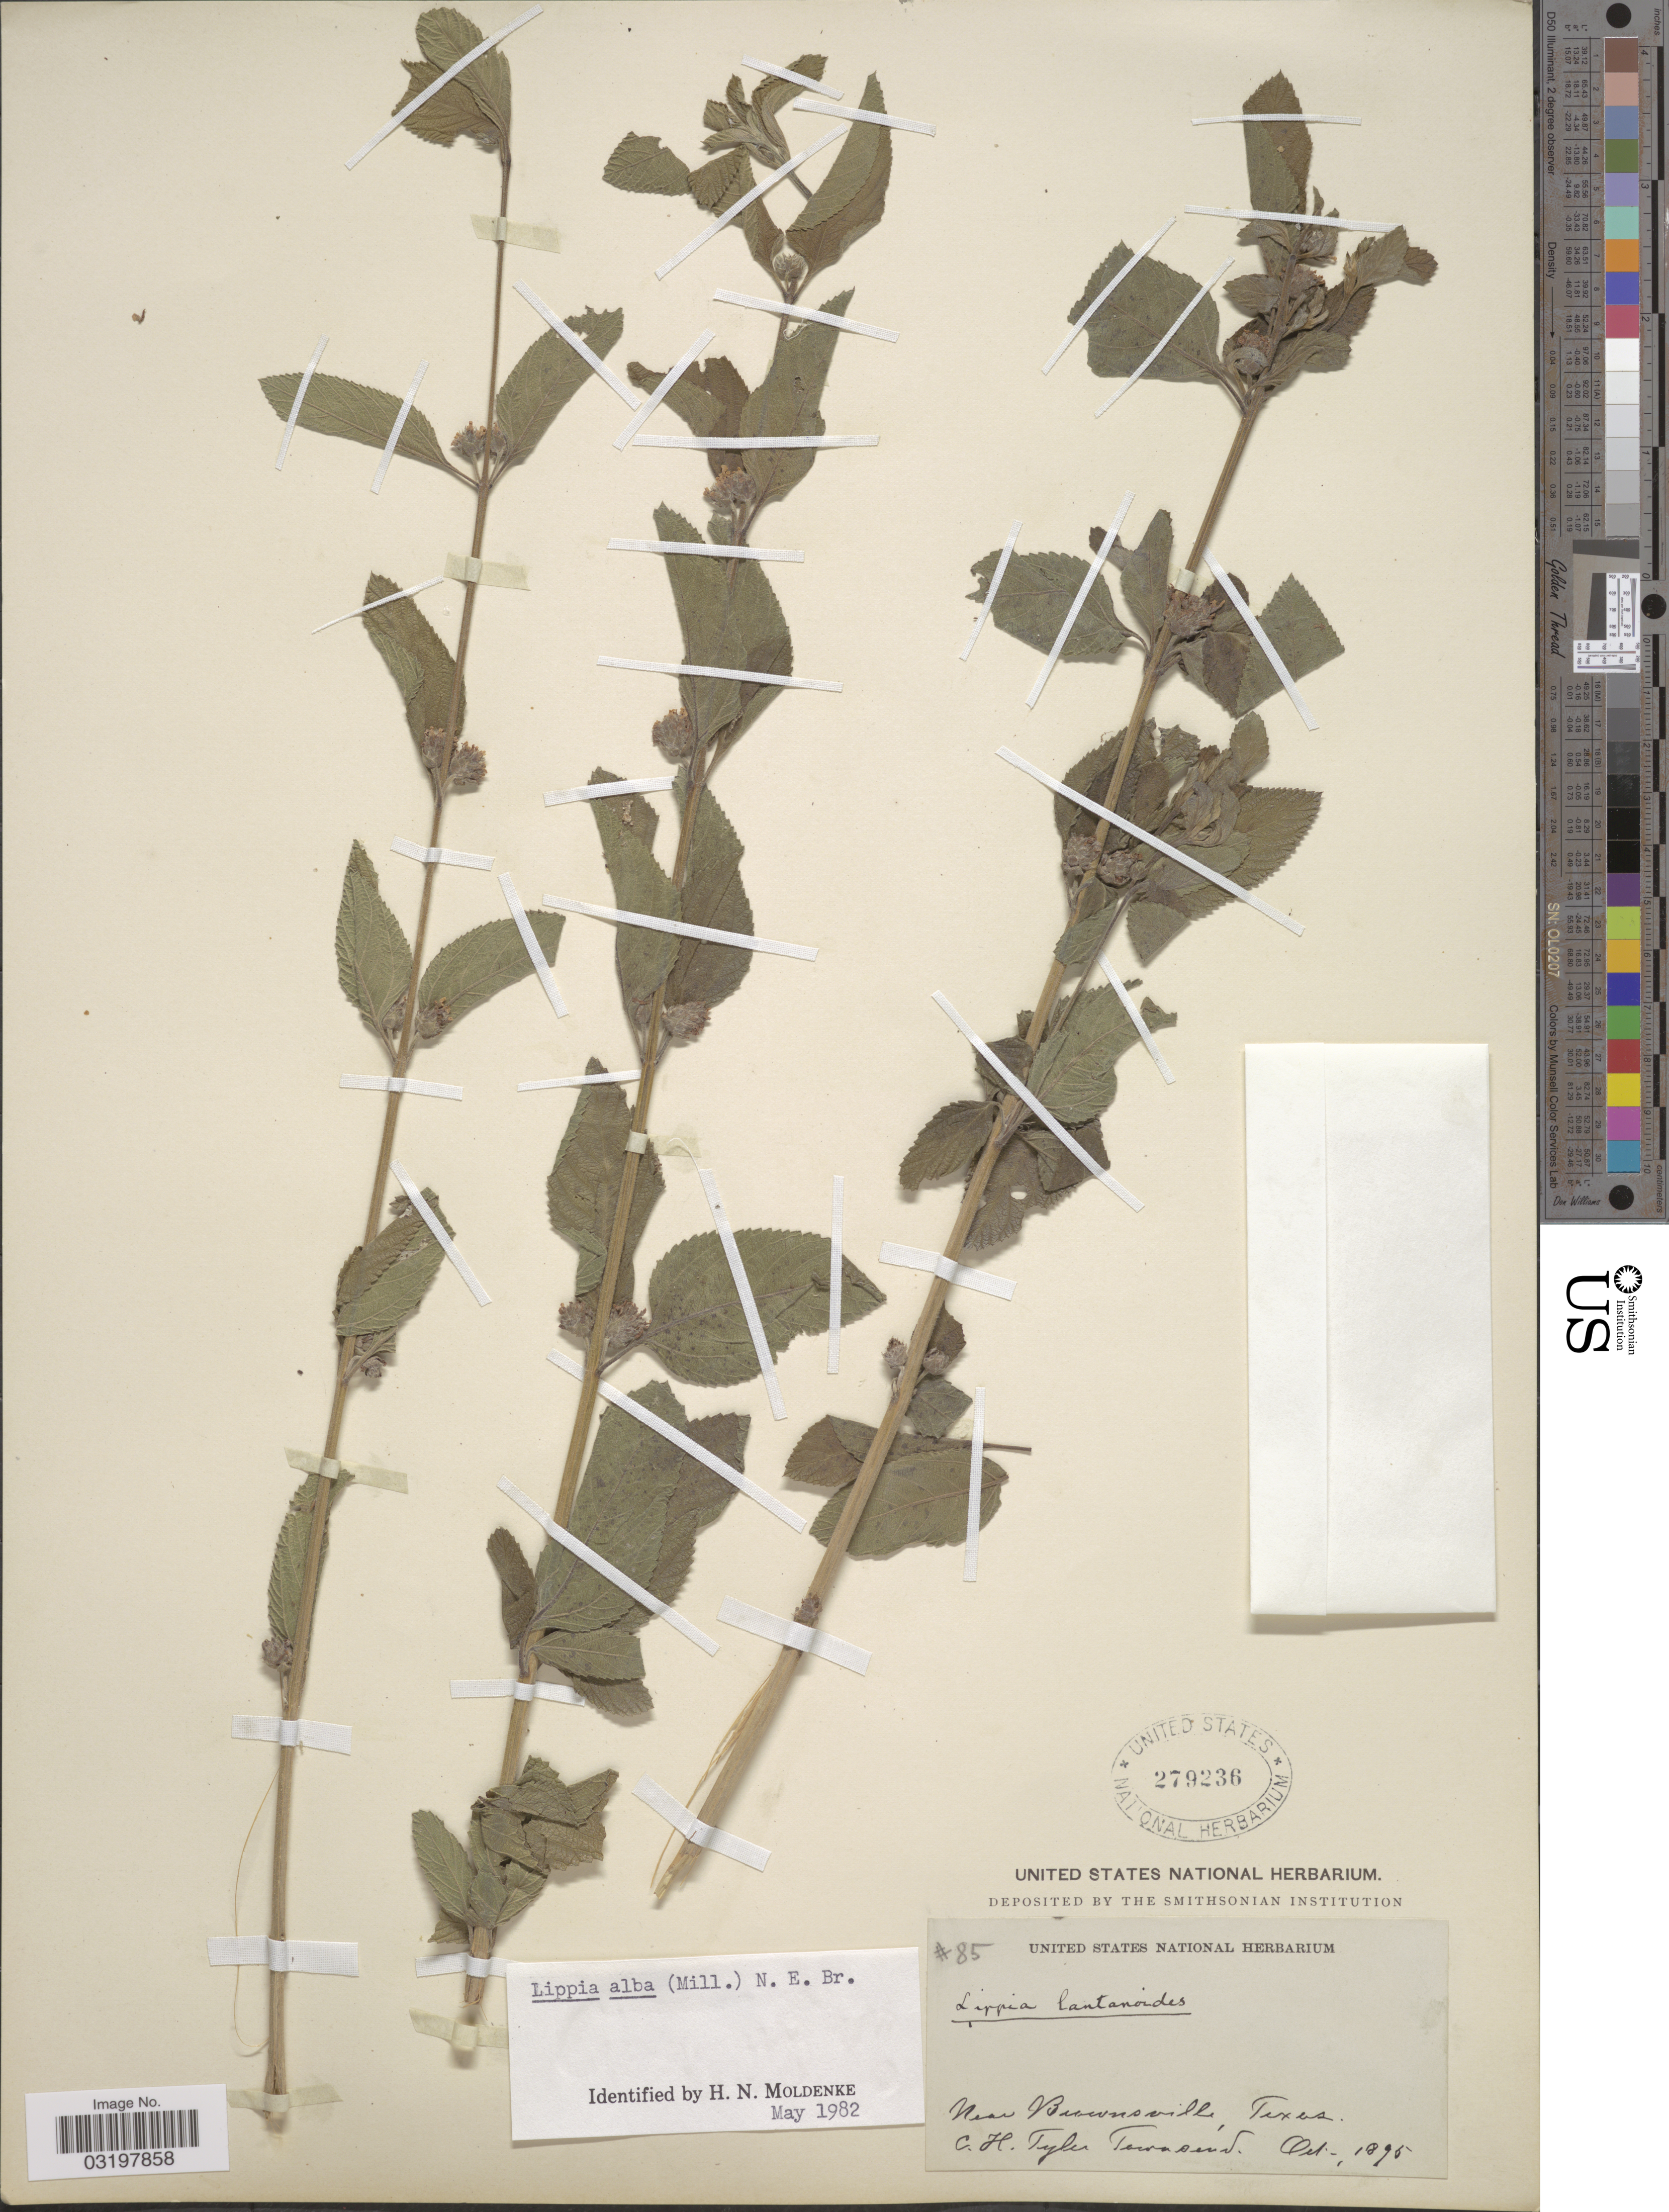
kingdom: Plantae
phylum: Tracheophyta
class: Magnoliopsida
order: Lamiales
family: Verbenaceae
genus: Lippia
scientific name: Lippia alba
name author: (Mill.) N.E. Br. ex Britton & P. Wilson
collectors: C. H. T. Townsend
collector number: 85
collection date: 1895-10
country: United States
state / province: Texas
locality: Near Brownsville.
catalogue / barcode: US 279236